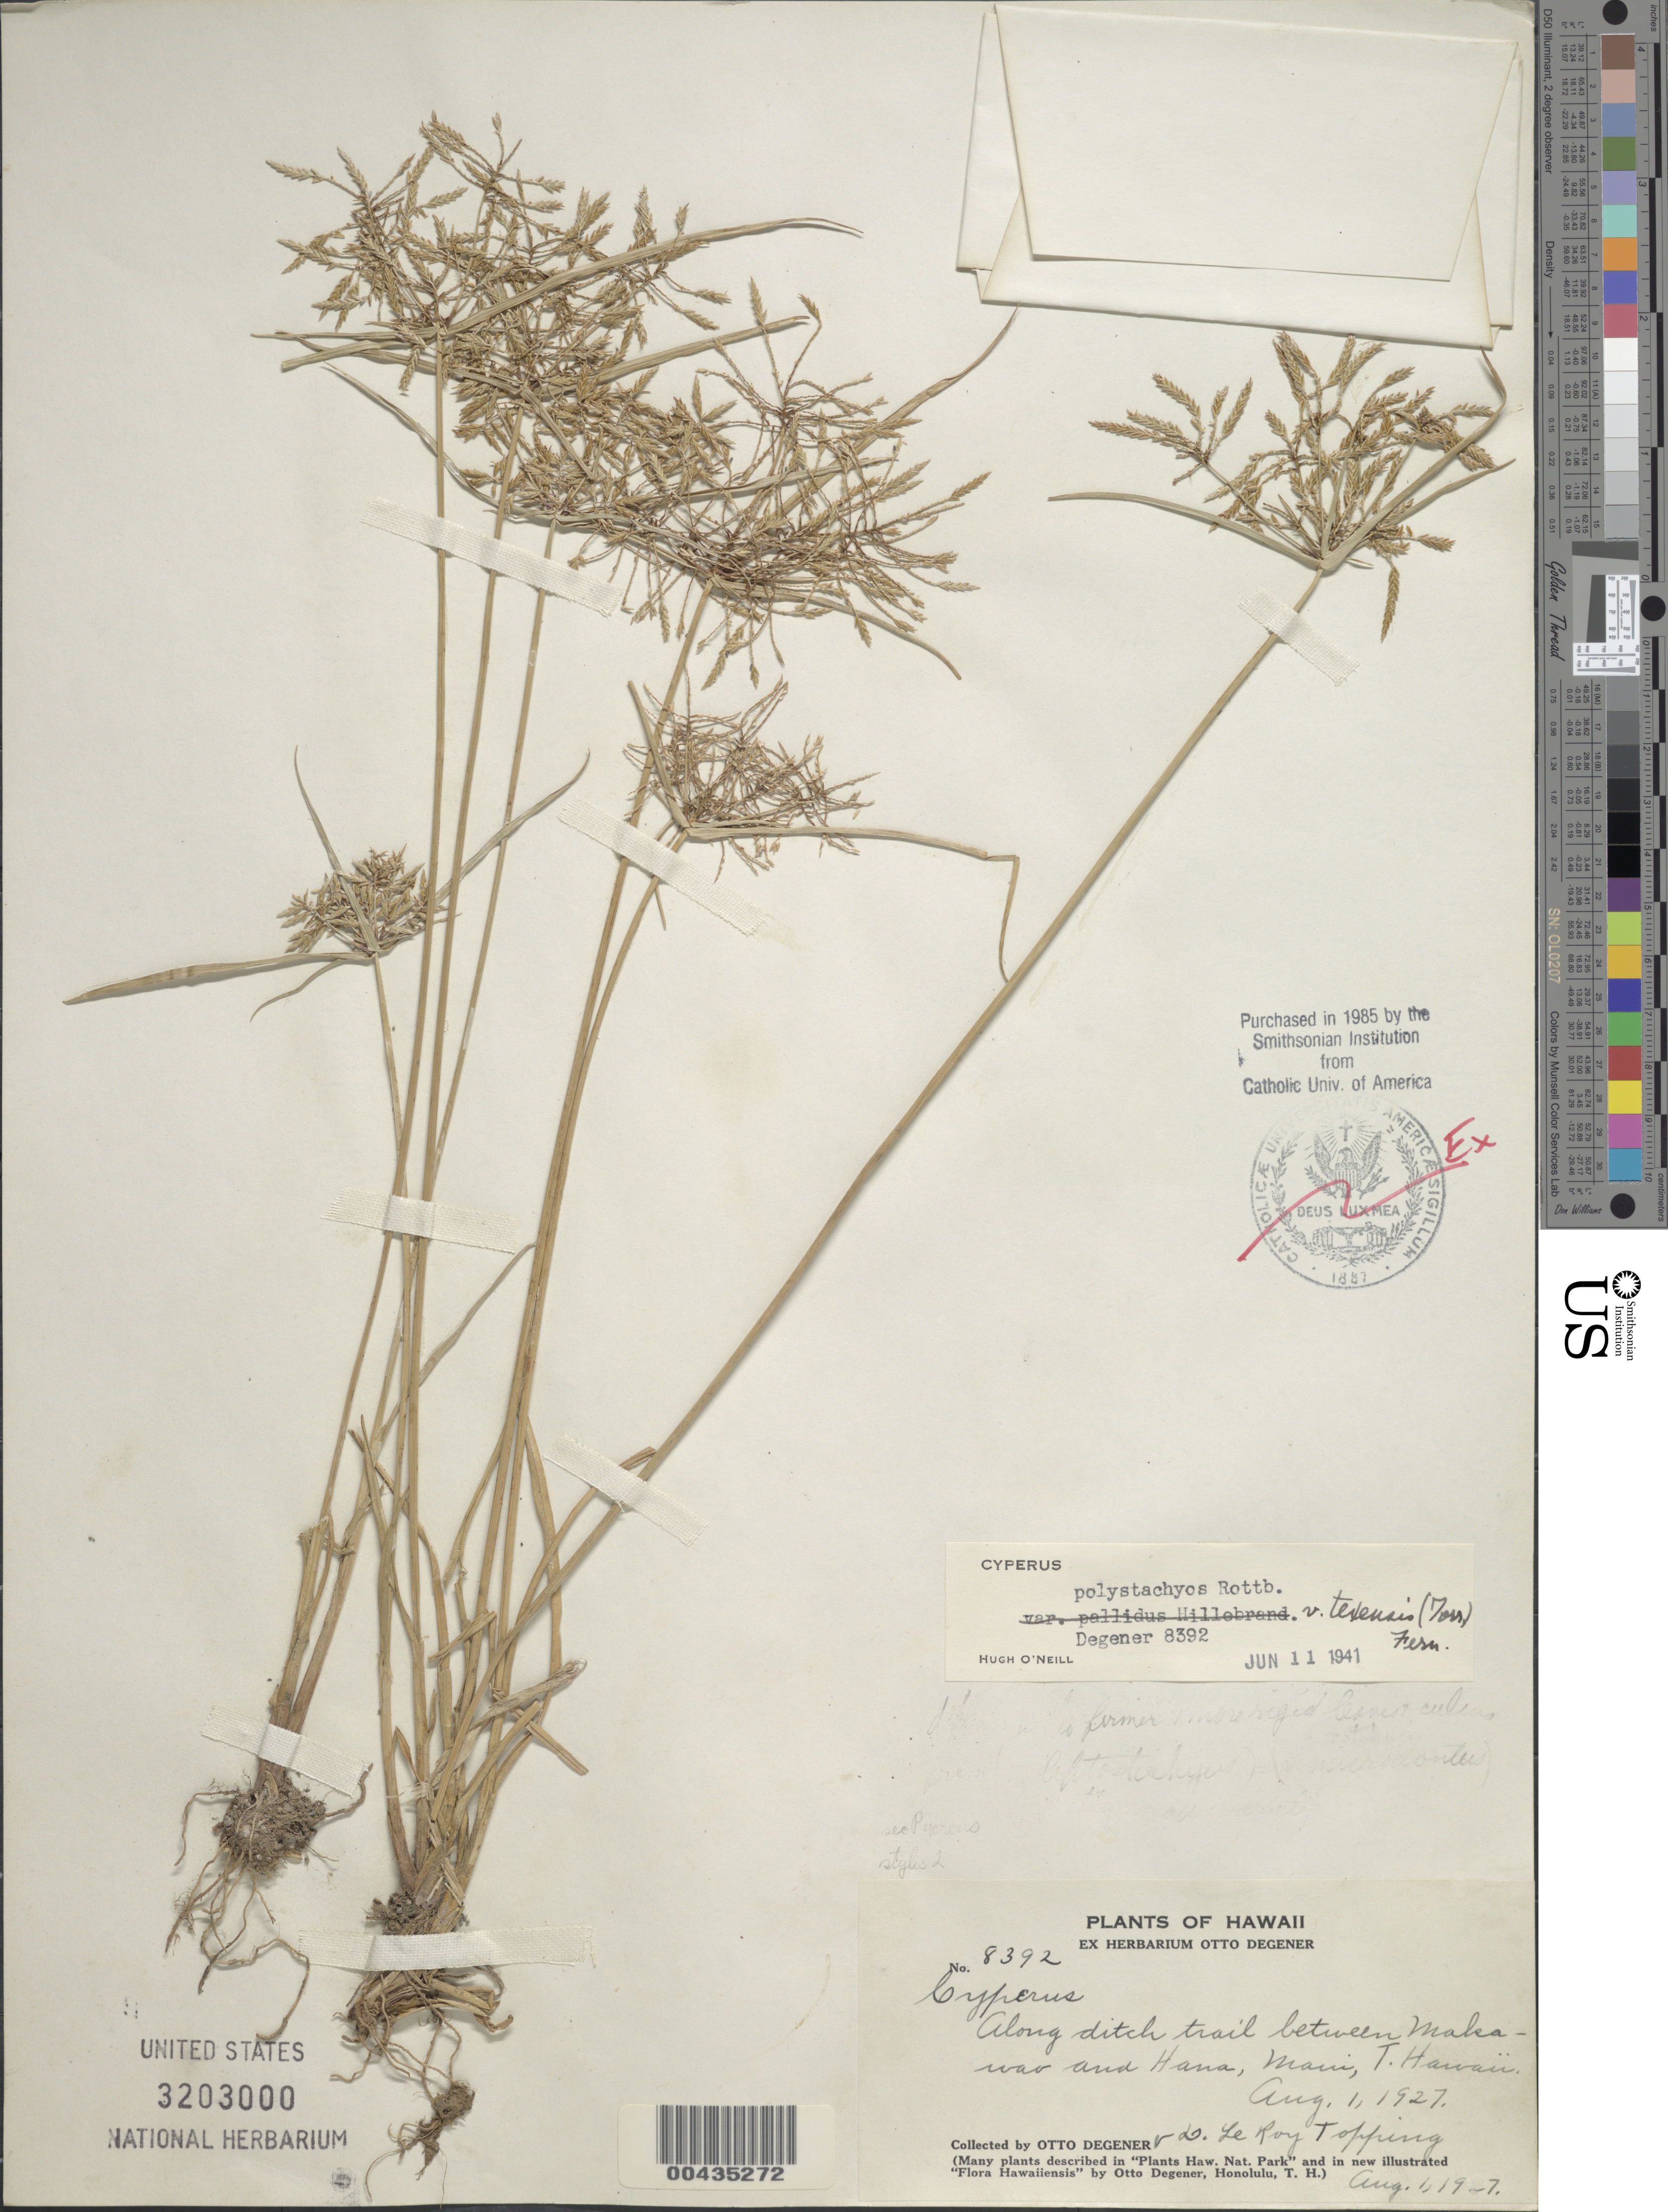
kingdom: Plantae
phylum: Tracheophyta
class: Liliopsida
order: Poales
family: Cyperaceae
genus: Cyperus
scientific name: Cyperus polystachyos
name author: Rottb.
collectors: O. Degener & D. L. Topping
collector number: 8392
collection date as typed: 1 Aug 1907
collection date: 1907-08-01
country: United States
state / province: Hawaii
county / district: Maui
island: Maui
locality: Along ditch trail between Makawao and Hana, Maui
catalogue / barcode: US 3203000